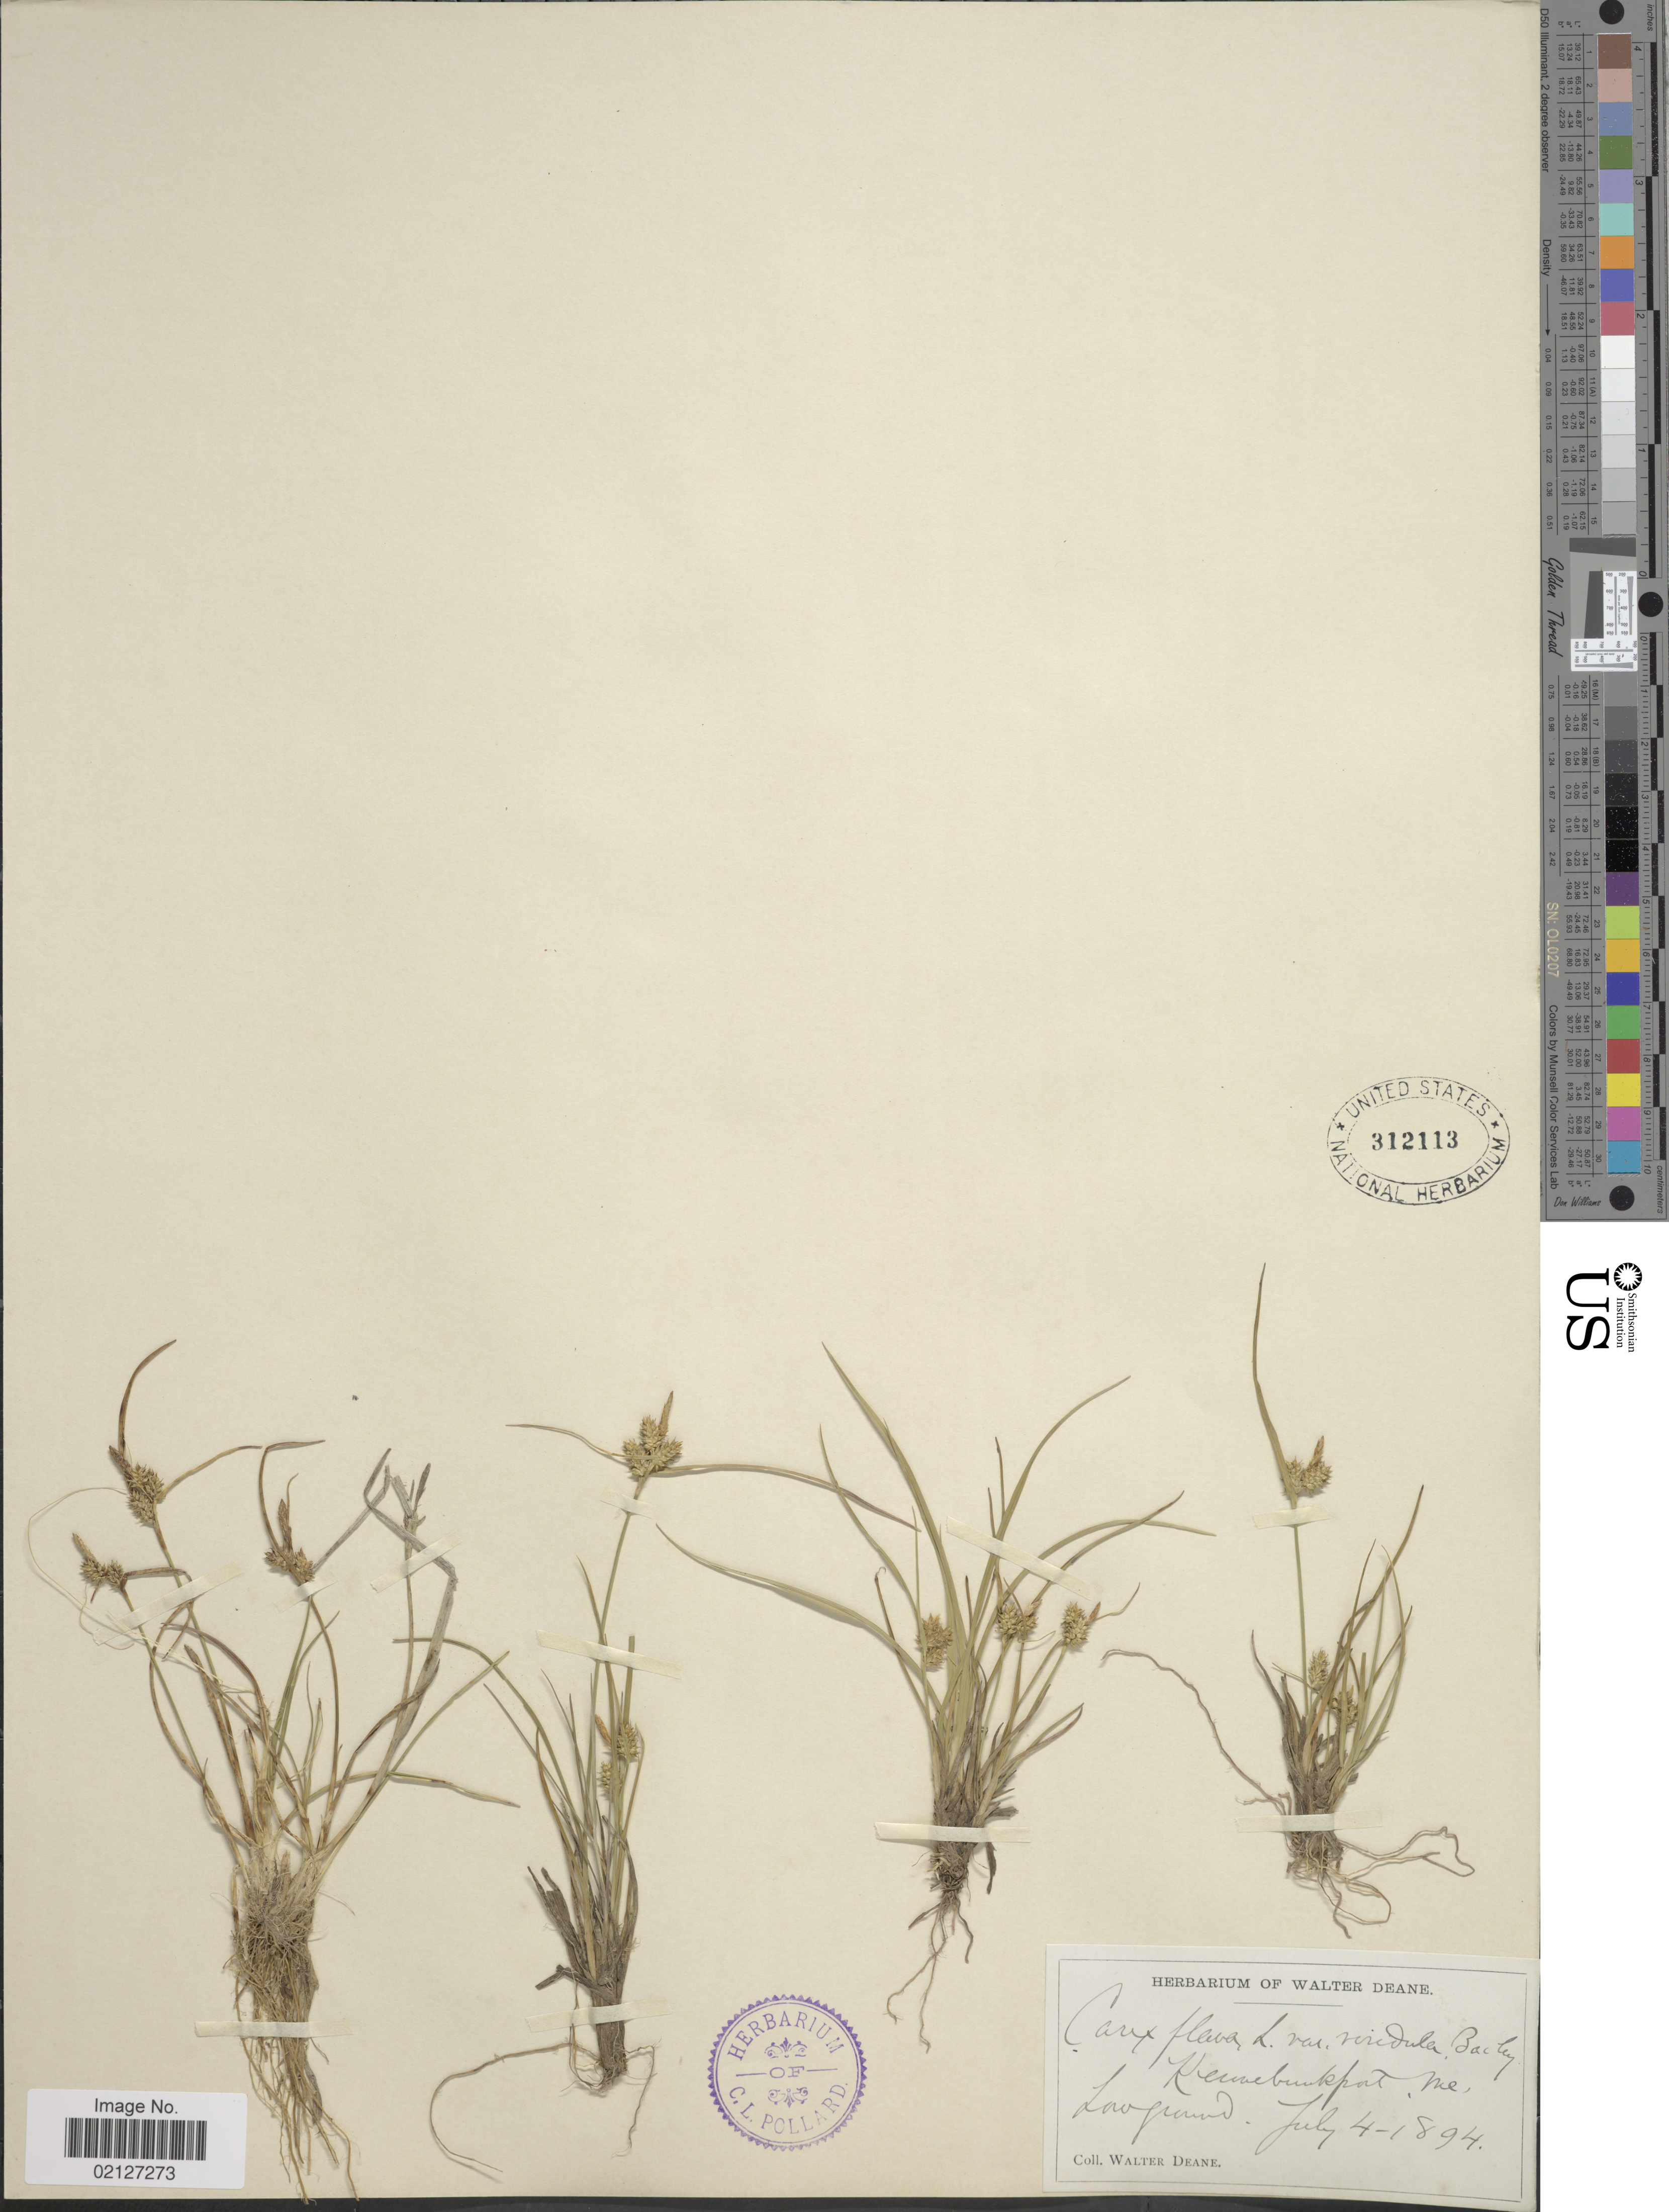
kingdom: Plantae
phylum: Tracheophyta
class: Liliopsida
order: Poales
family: Cyperaceae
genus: Carex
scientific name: Carex oederi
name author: Retz.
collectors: W. Deane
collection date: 1894-07-04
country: United States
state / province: Maine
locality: Kennebunkport, low ground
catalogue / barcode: US 312113